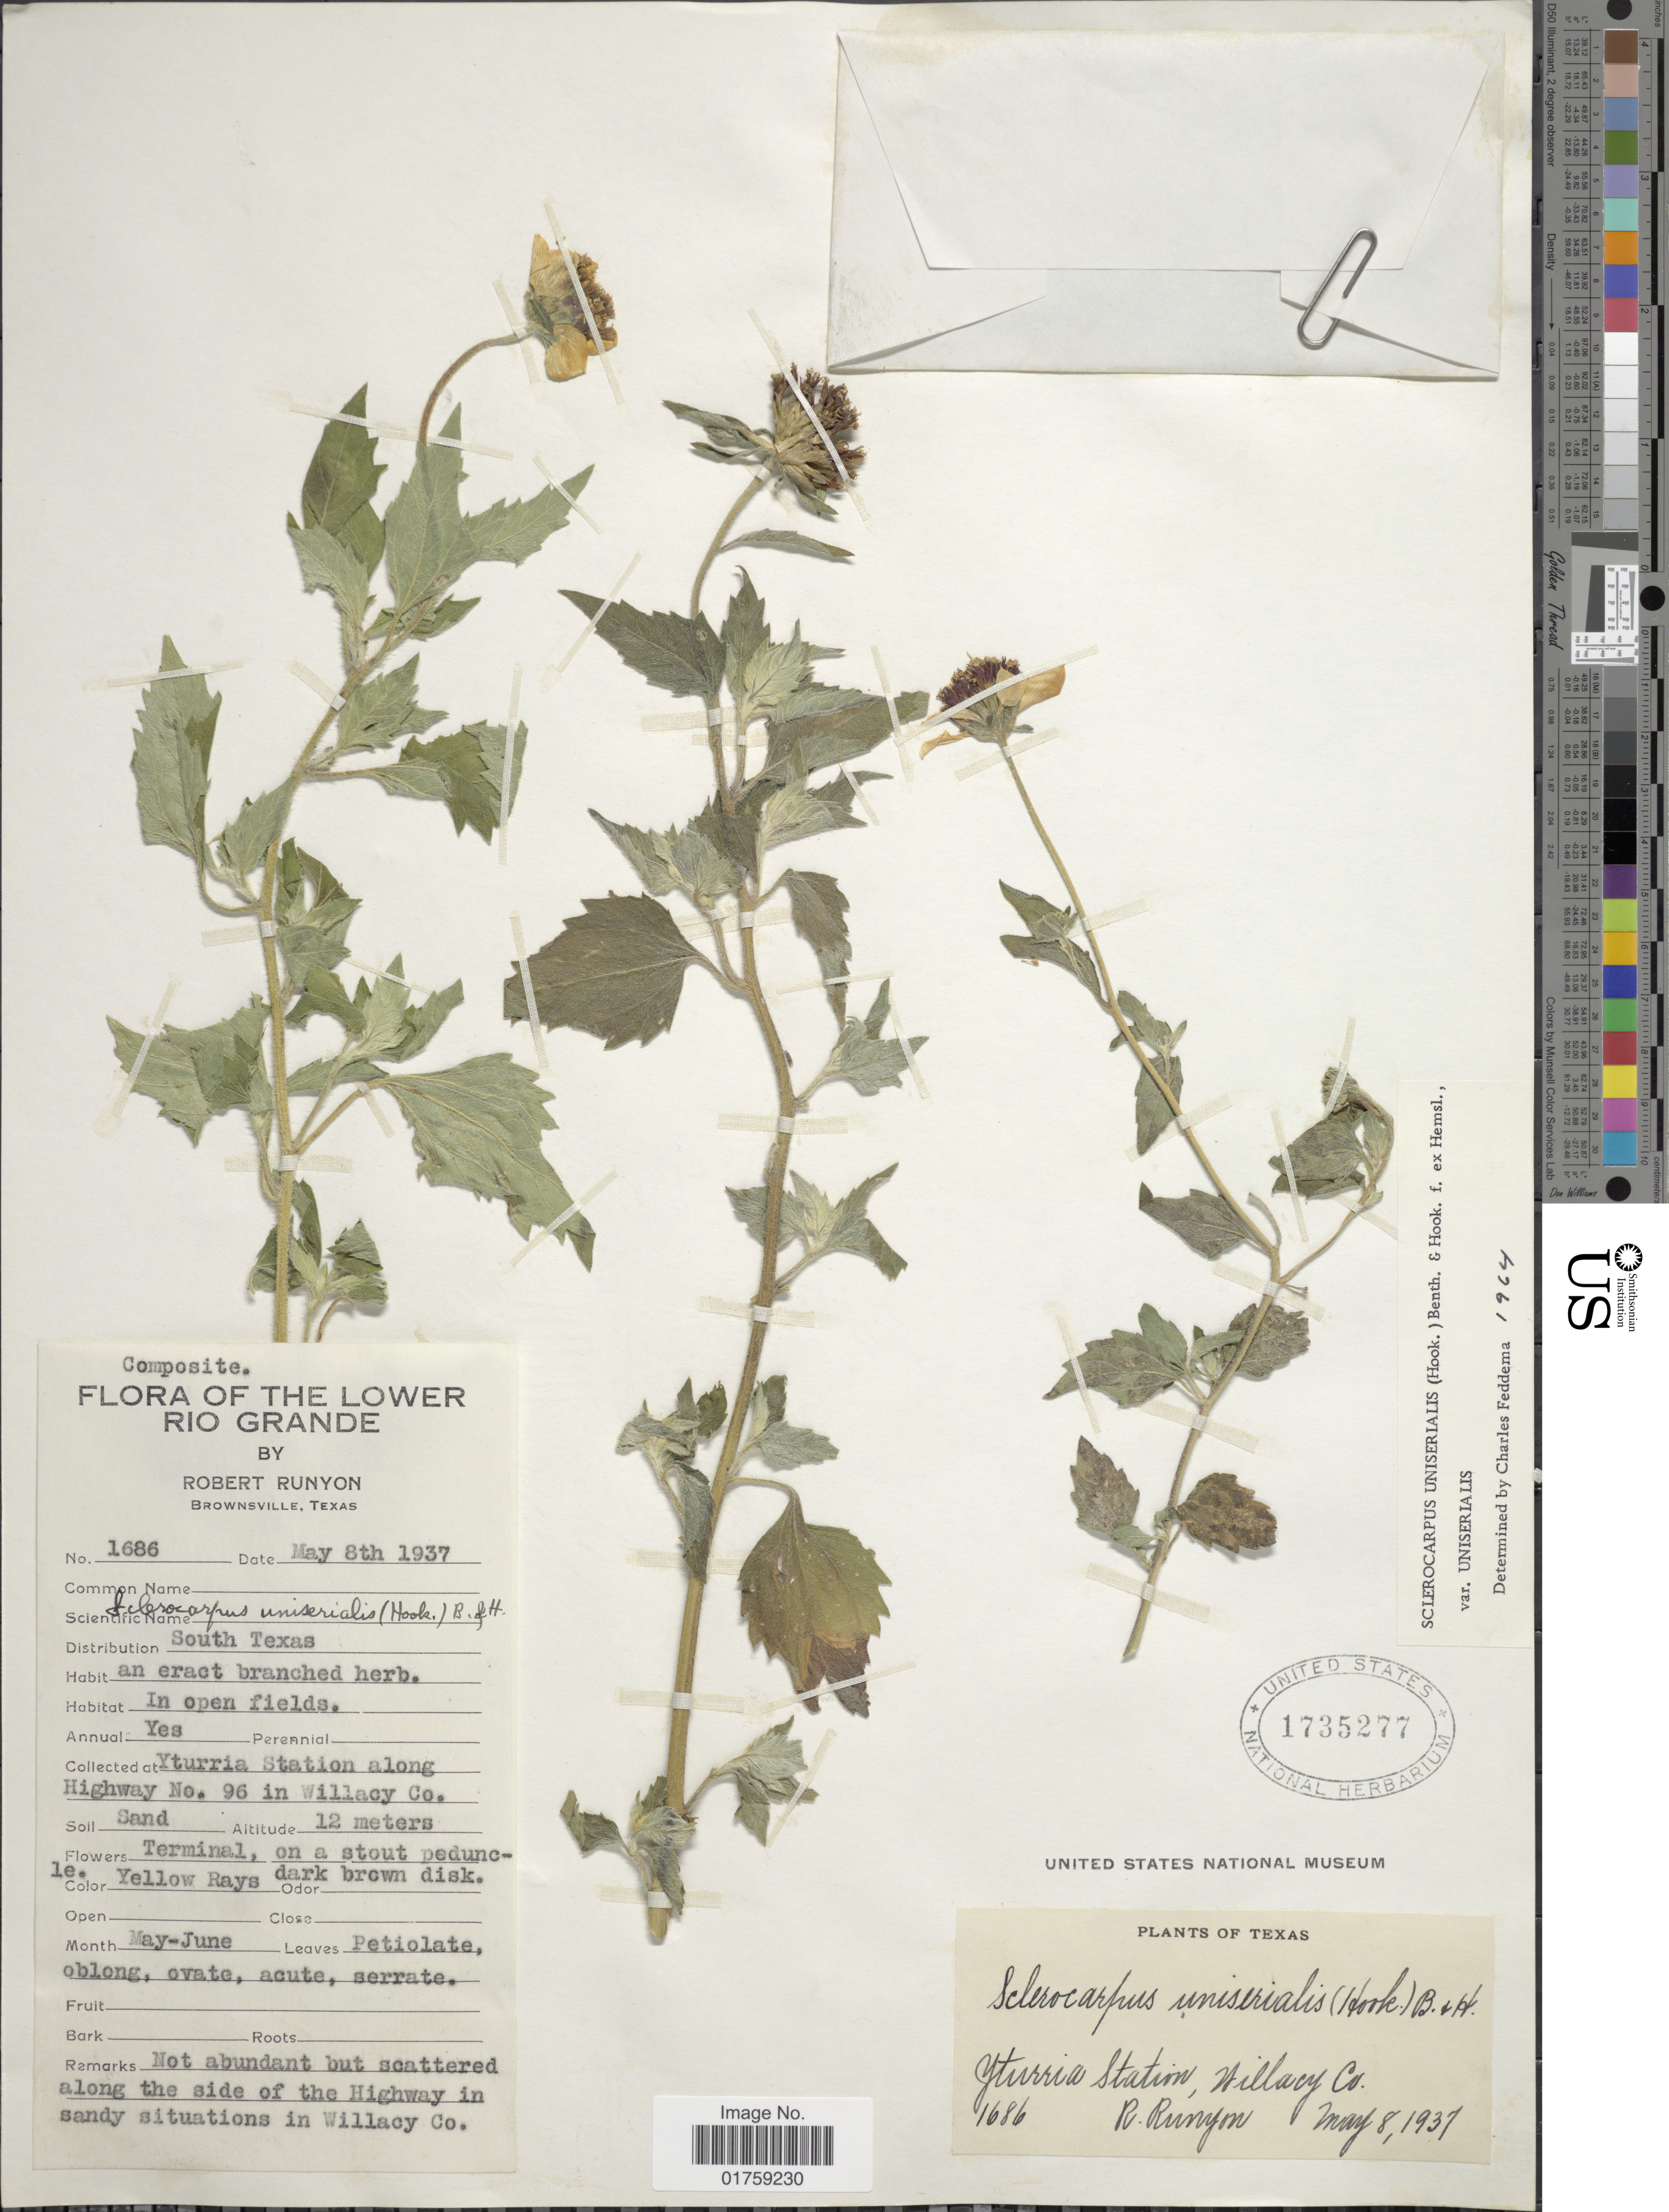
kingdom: Plantae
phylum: Tracheophyta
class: Magnoliopsida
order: Asterales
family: Asteraceae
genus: Sclerocarpus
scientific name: Sclerocarpus uniserialis var. uniserialis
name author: (Hook.) Benth. & Hook. f. ex Hemsl.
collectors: R. Runyon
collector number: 1686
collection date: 1937-05-08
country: United States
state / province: Texas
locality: Texas. Yturria Station, Willacy Co.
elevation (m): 12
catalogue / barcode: US 1735277